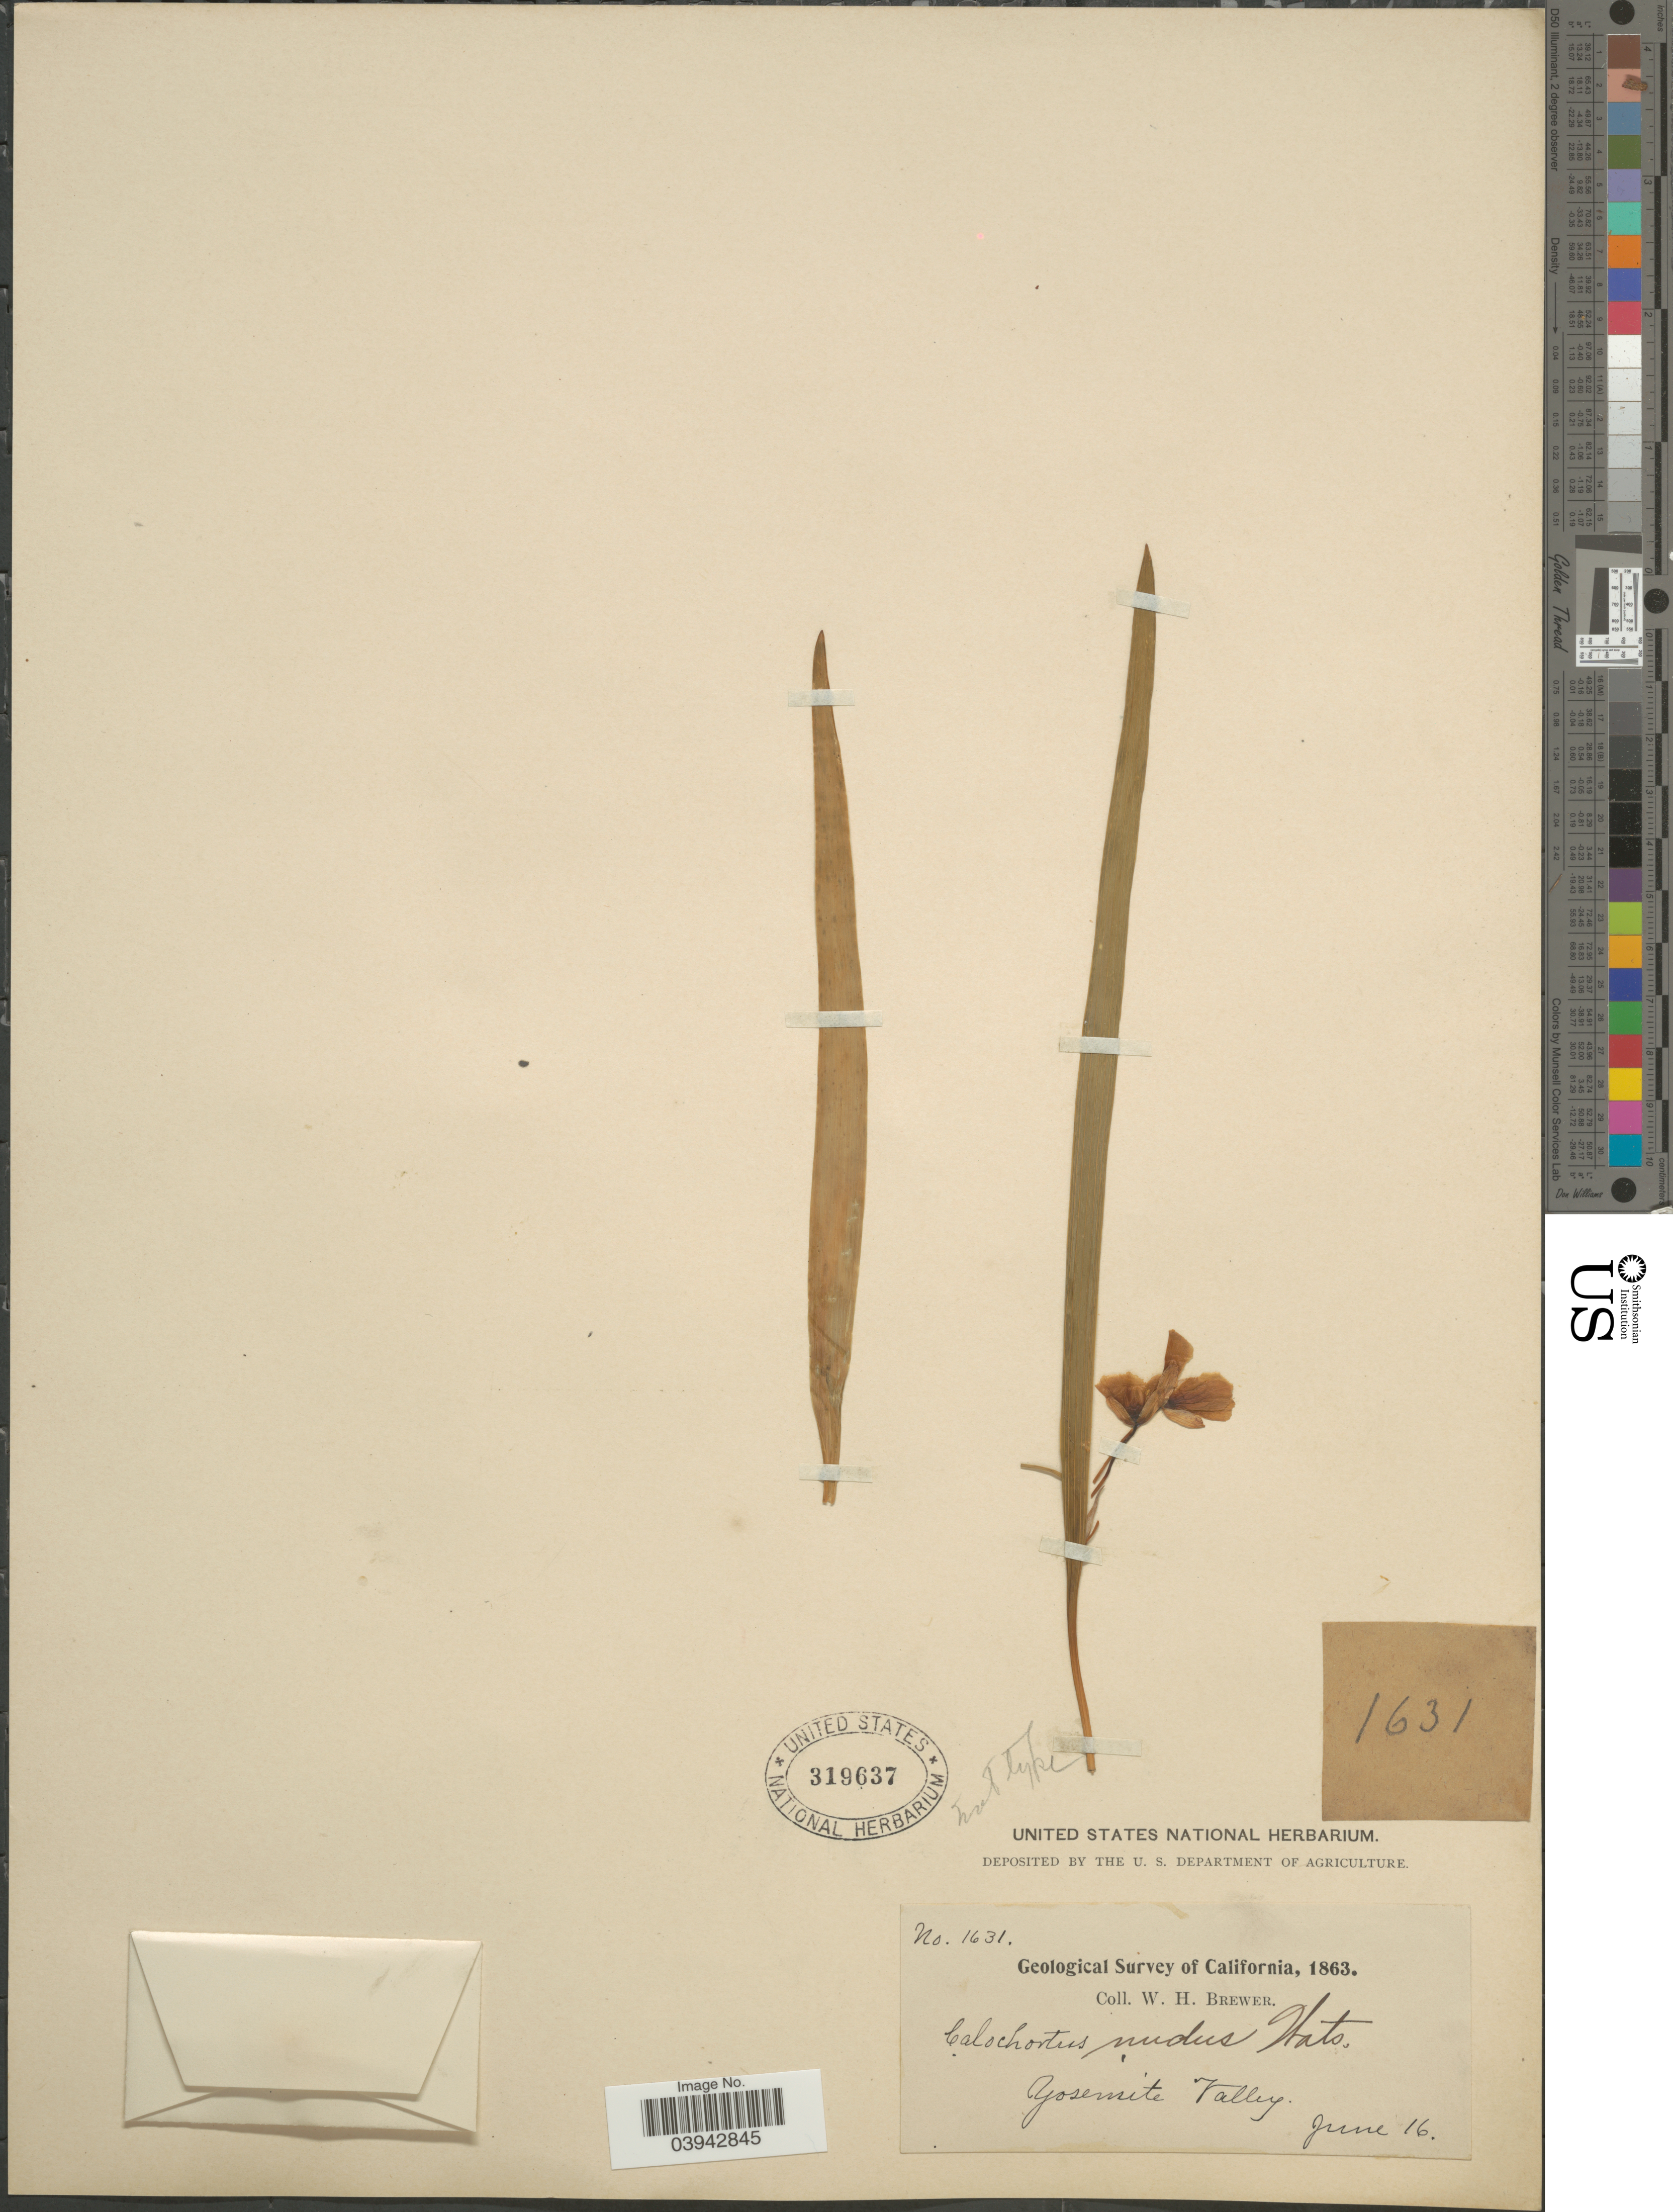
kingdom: Plantae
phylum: Tracheophyta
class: Liliopsida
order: Liliales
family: Liliaceae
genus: Calochortus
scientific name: Calochortus nudus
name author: S. Watson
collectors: W. H. Brewer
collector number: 1631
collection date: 1863-06-16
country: United States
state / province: California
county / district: Mariposa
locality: Yosemite Valley.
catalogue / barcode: US 319637